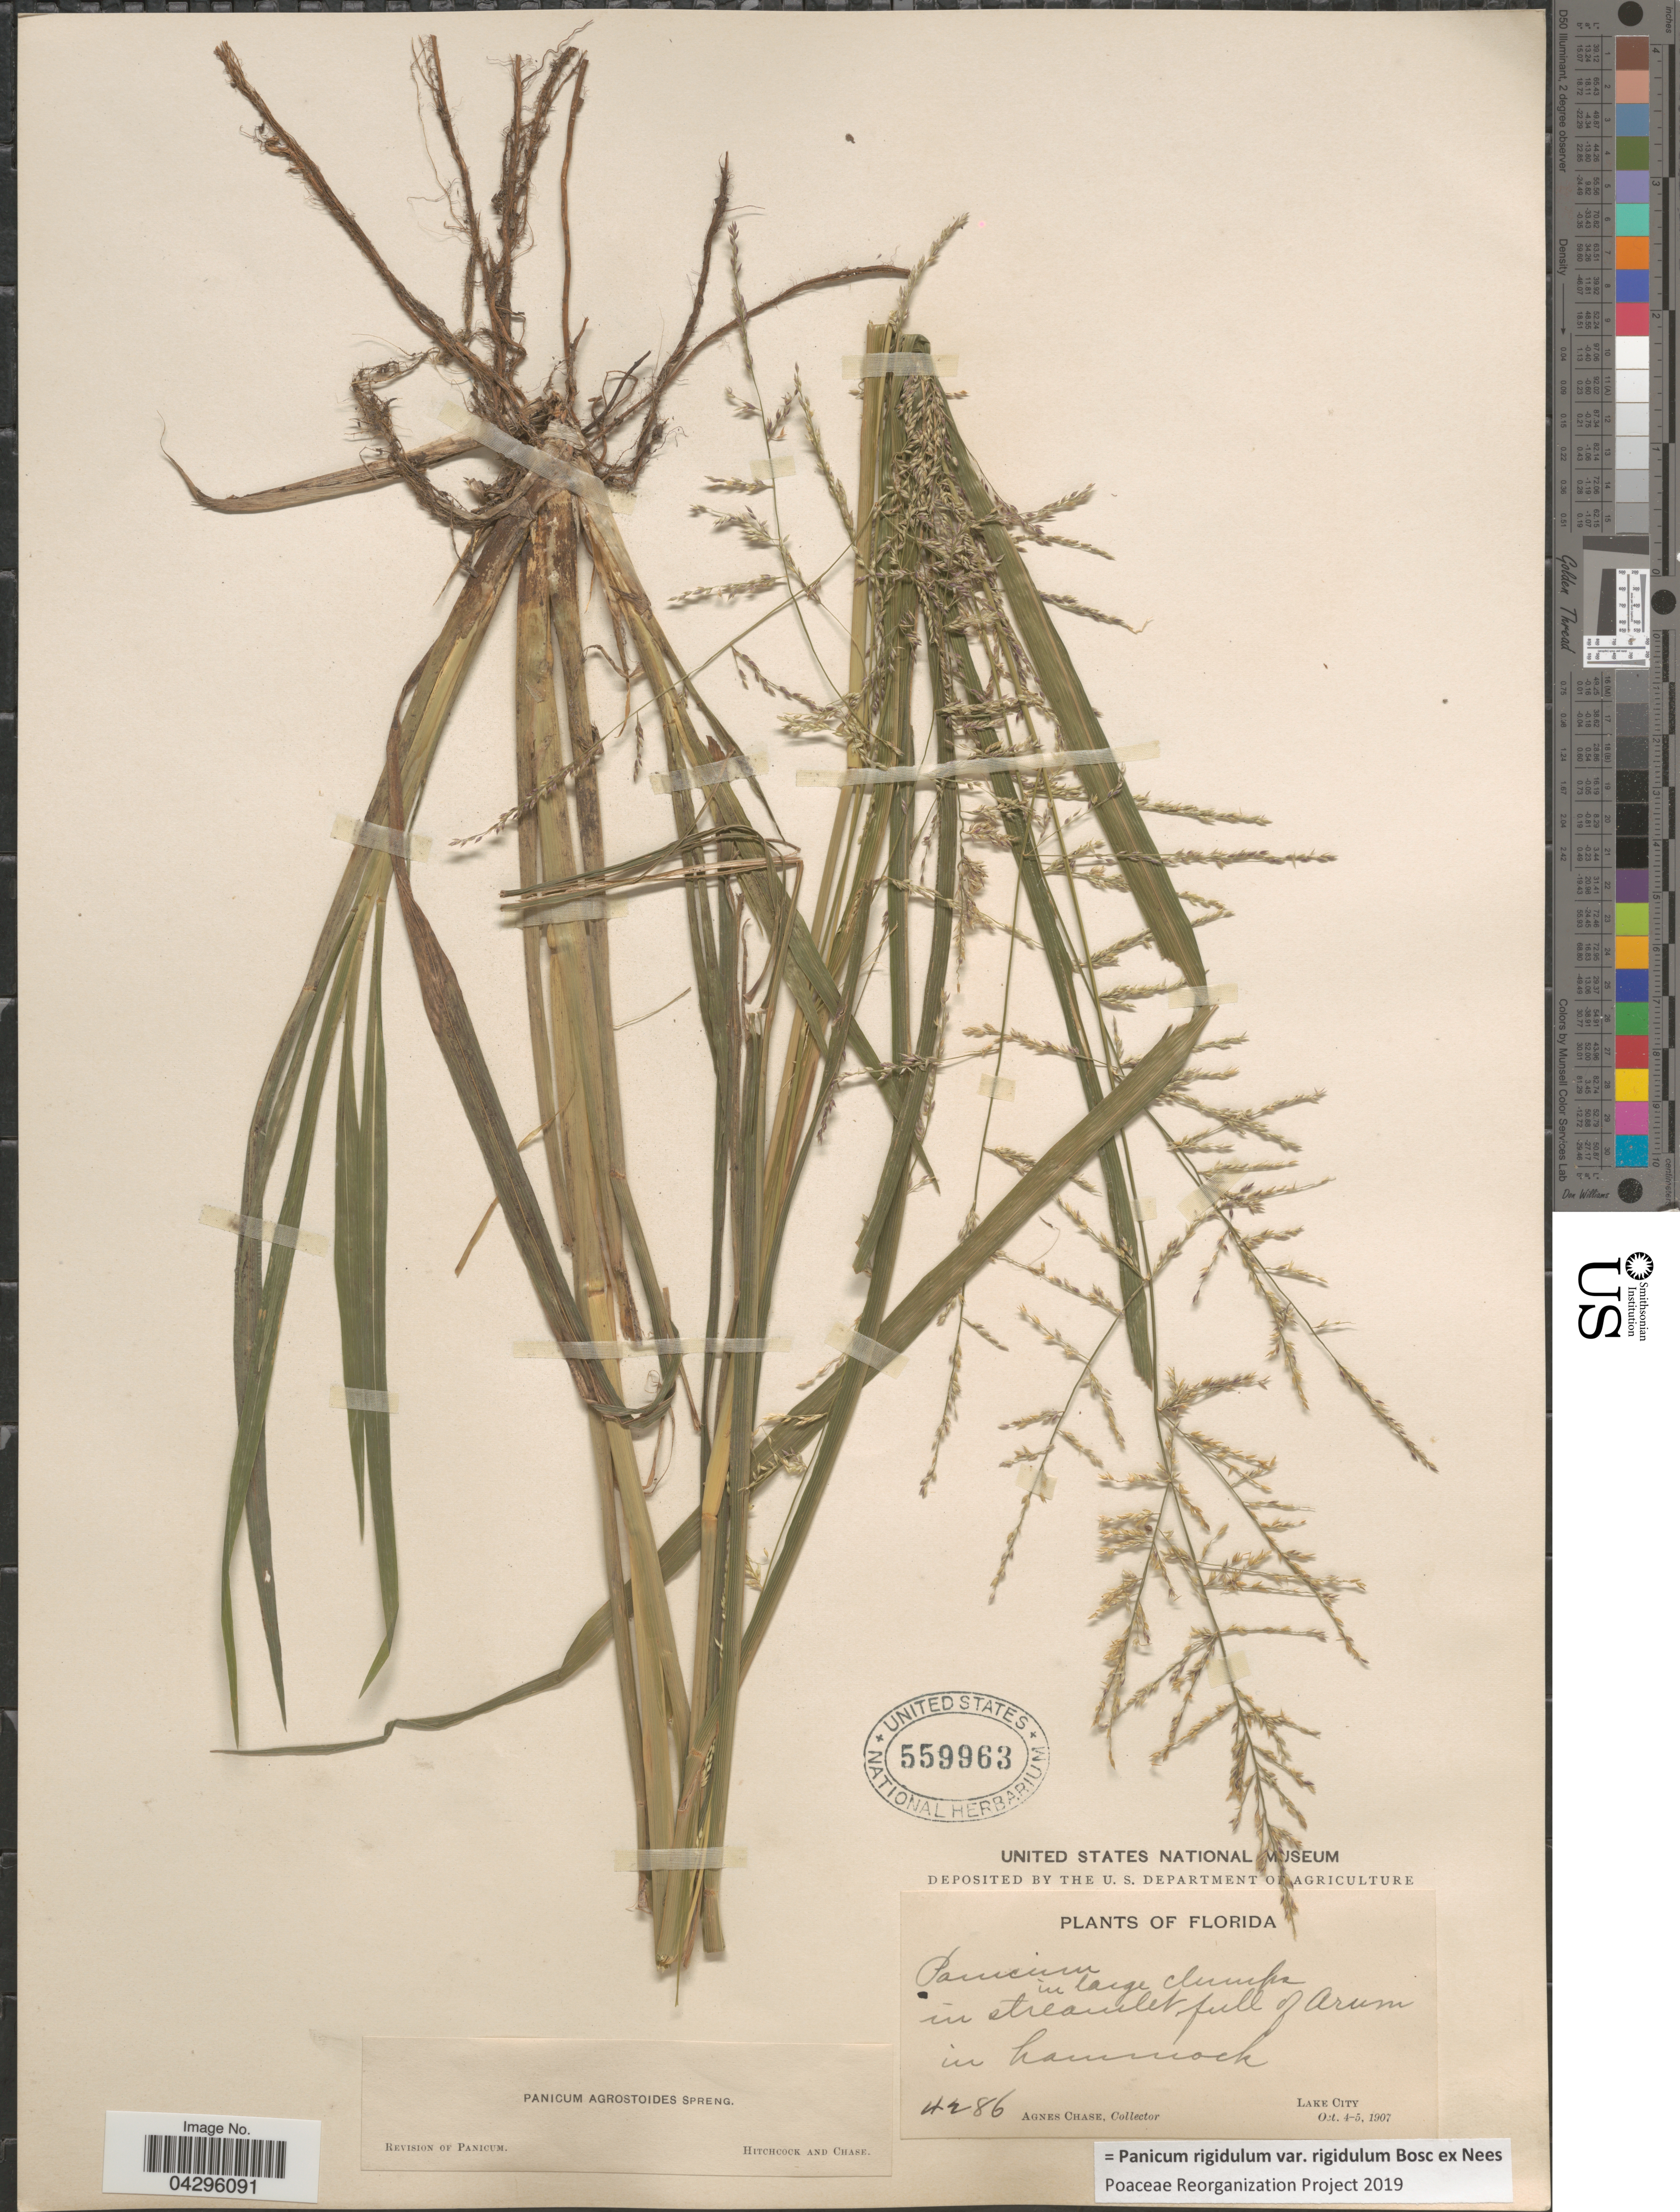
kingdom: Plantae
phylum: Tracheophyta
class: Liliopsida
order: Poales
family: Poaceae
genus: Panicum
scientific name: Panicum rigidulum var. rigidulum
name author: Bosc ex Nees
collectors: A. Chase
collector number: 4286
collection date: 1907-10-04/1907-10-05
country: United States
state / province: Florida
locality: Lake City.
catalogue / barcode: US 559963